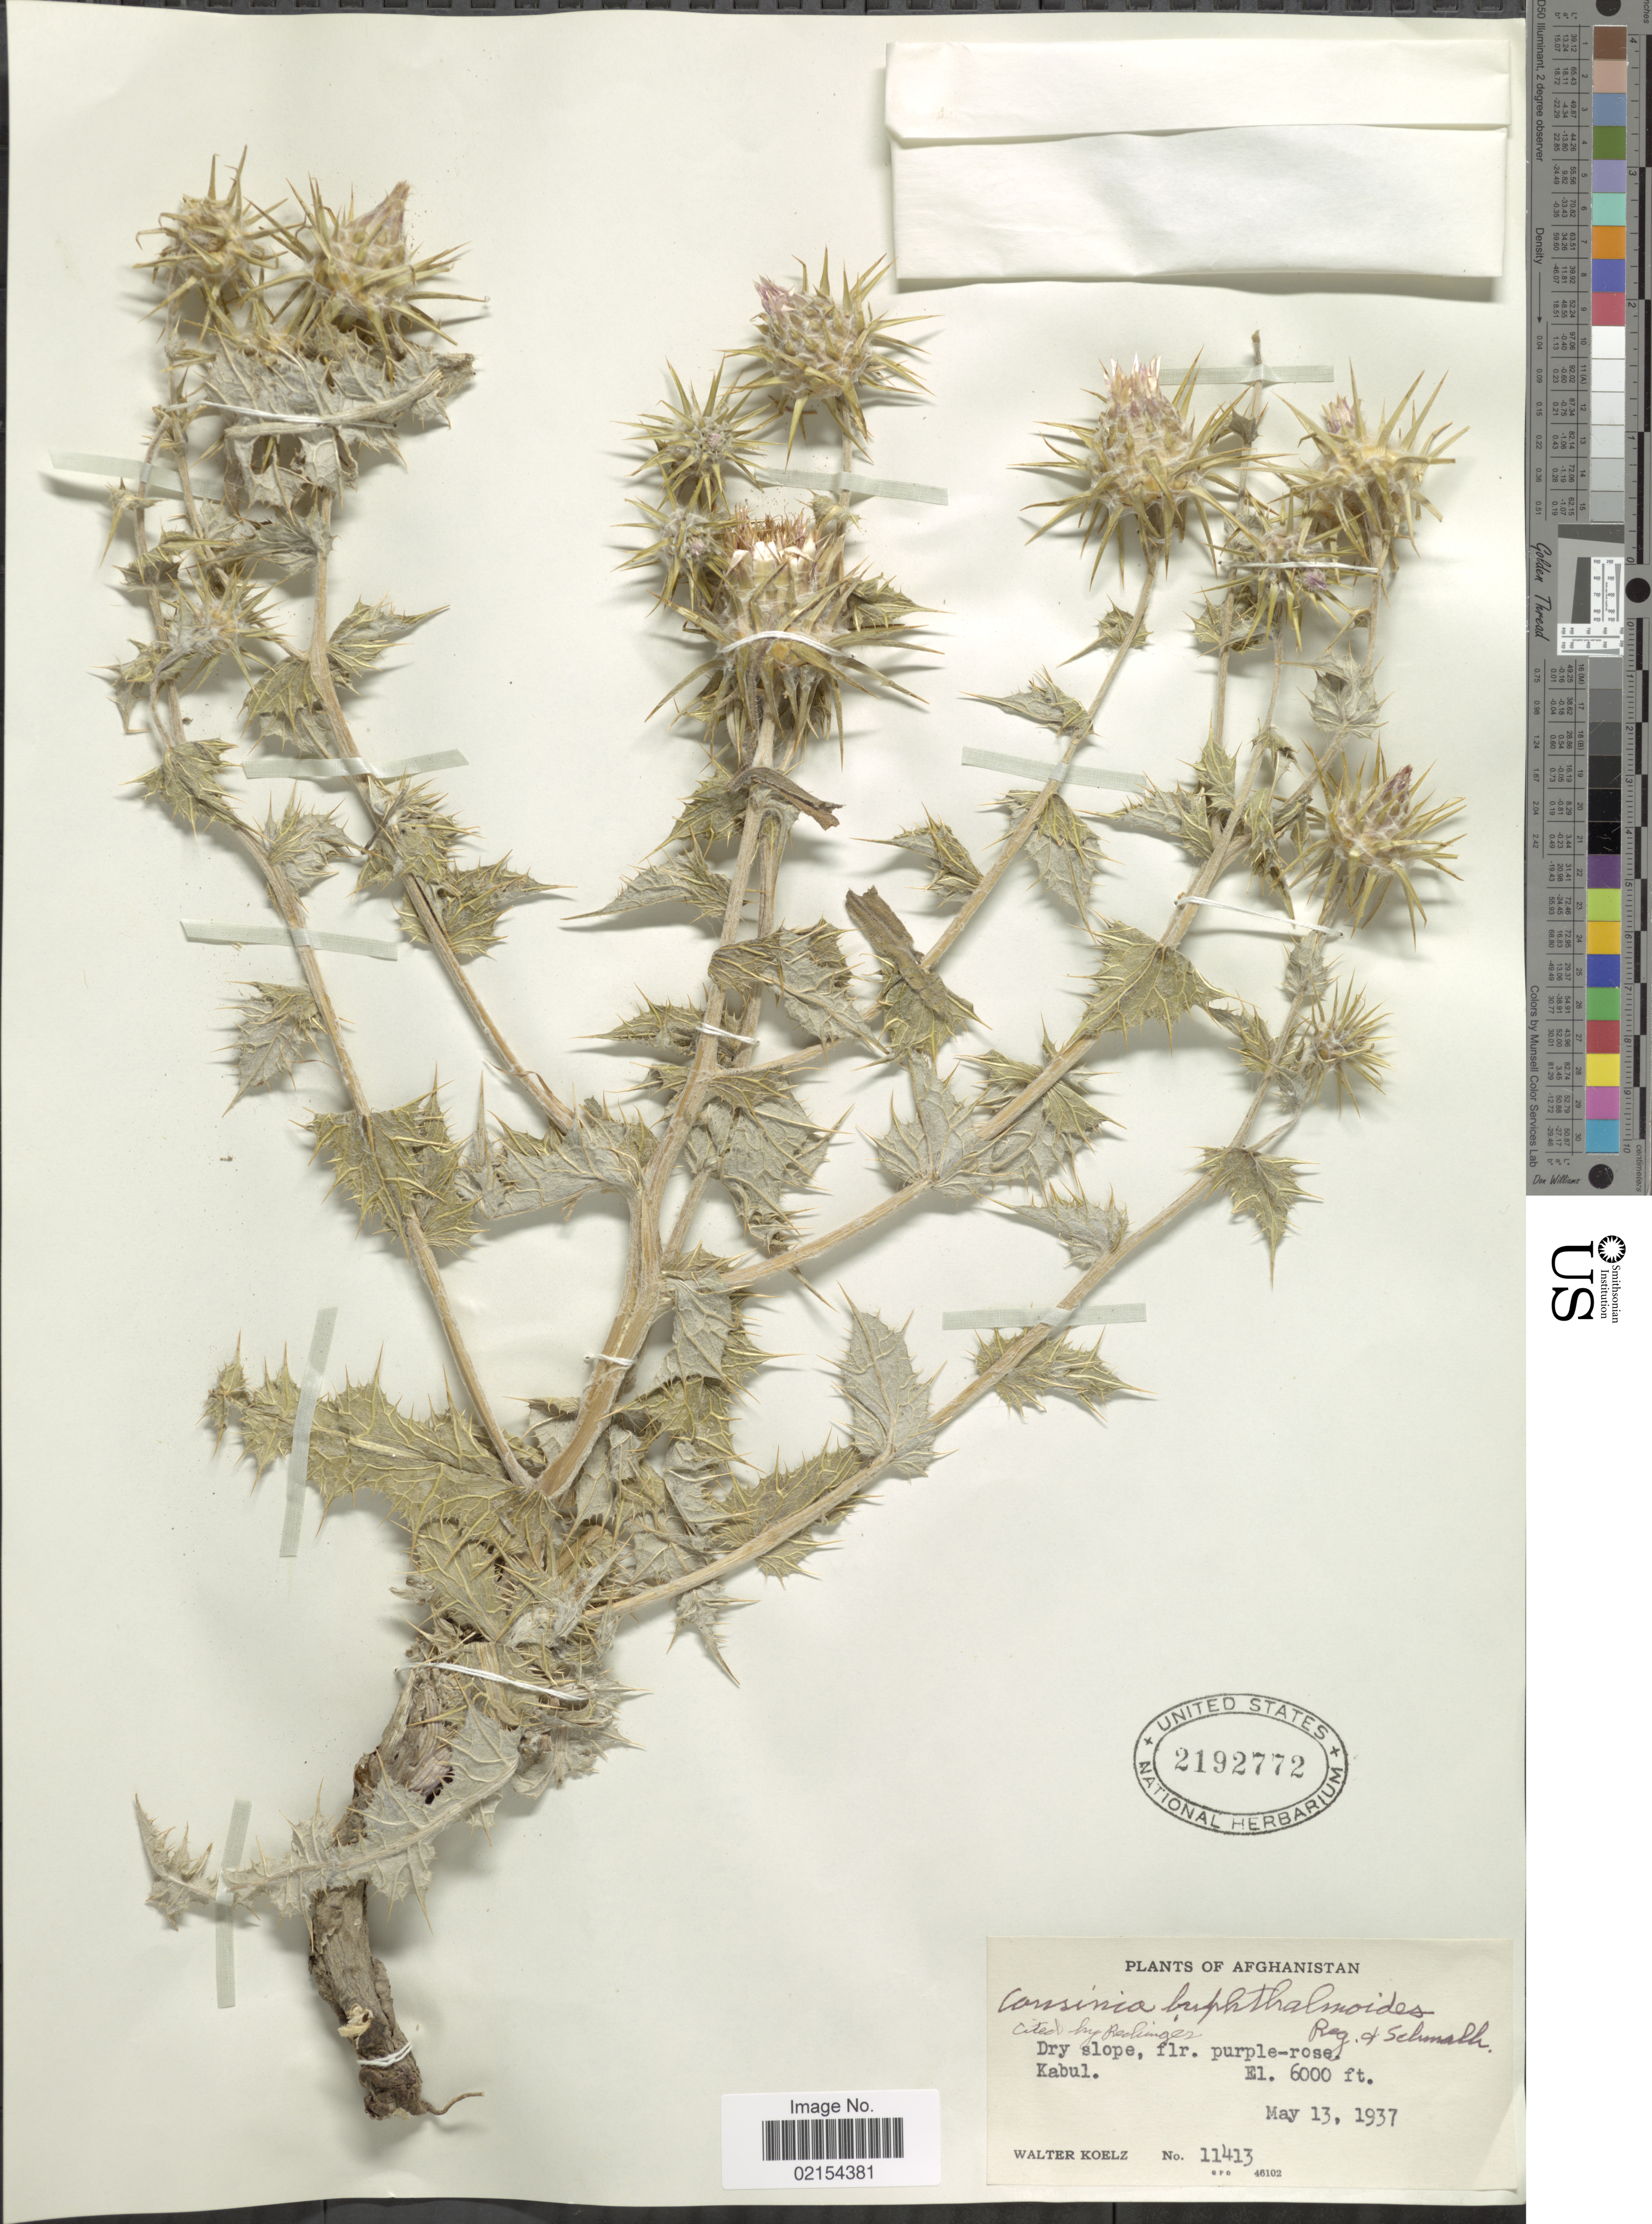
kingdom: Plantae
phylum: Tracheophyta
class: Magnoliopsida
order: Asterales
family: Asteraceae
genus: Cousinia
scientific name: Cousinia buphthalmoides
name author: Regel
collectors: W. N. Koelz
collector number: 11413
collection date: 1937-05-13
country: Afghanistan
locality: Kabul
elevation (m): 1829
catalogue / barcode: US 2192772